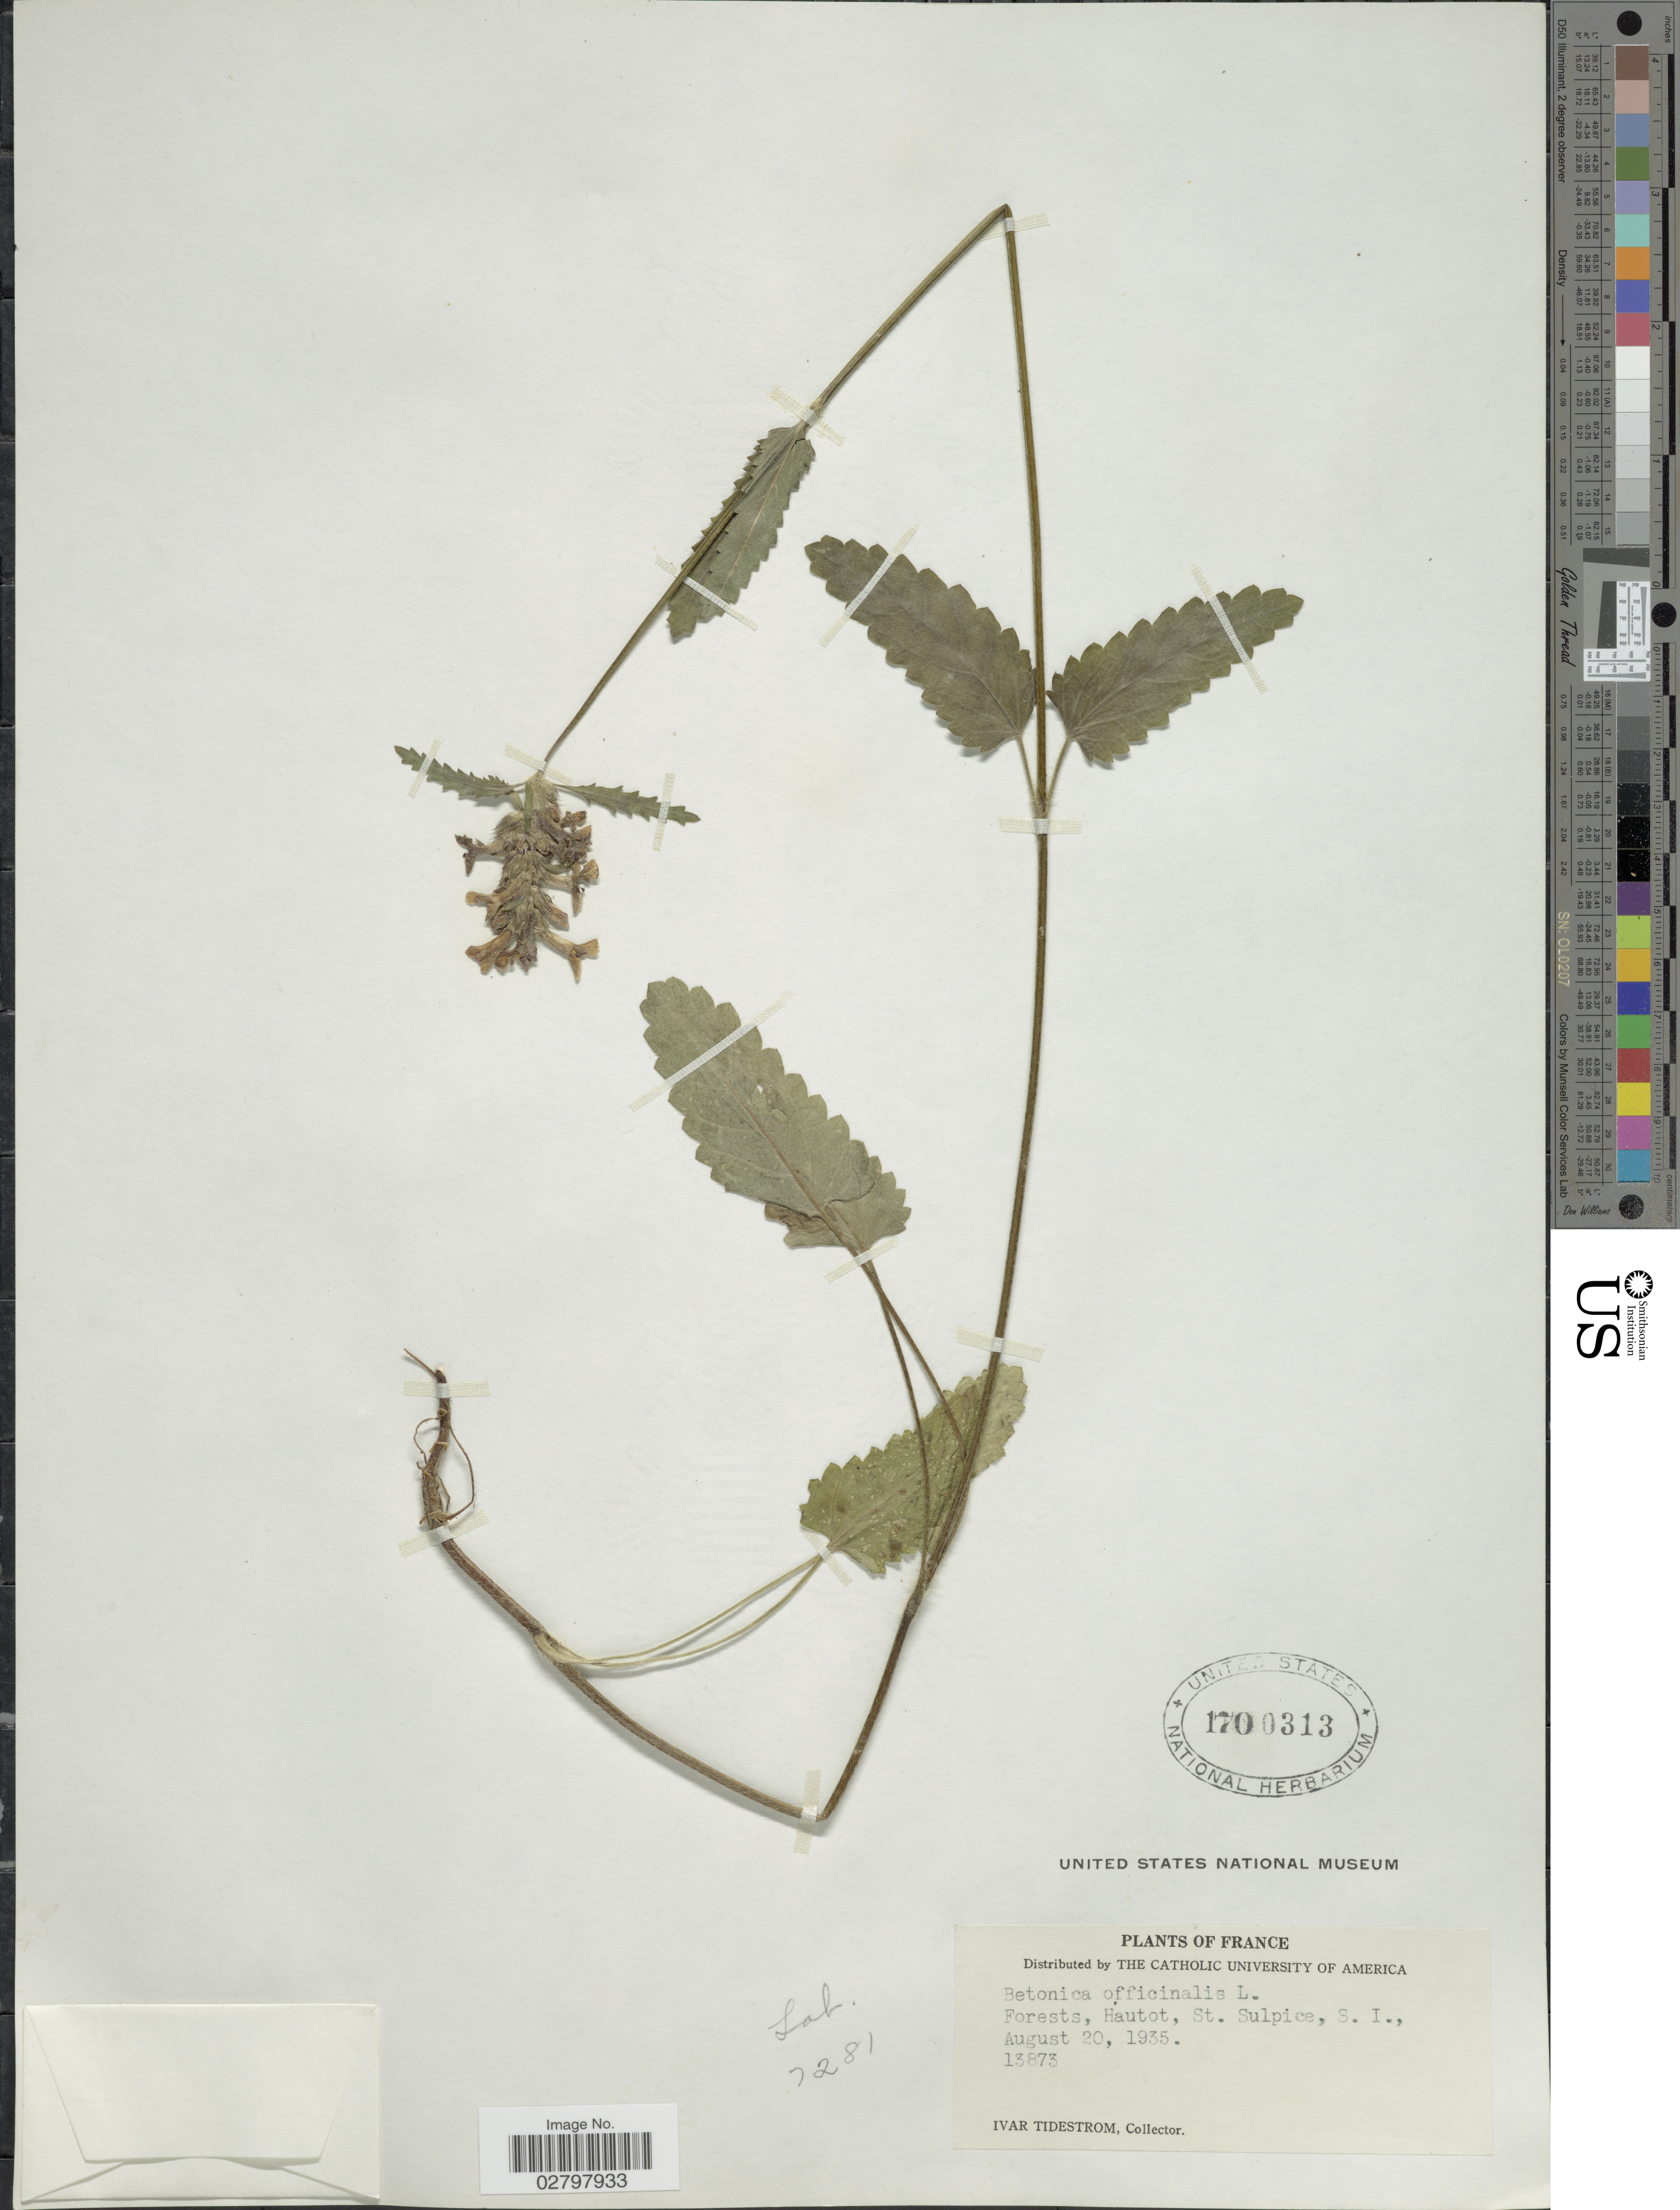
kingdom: Plantae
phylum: Tracheophyta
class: Magnoliopsida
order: Lamiales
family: Lamiaceae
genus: Stachys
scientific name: Stachys officinalis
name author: (L.) Trevis.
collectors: I. F. Tidestrom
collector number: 13873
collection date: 1935-08-20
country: France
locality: Forests, Hautot, St. Sulpice, S.I.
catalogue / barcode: US 1700313